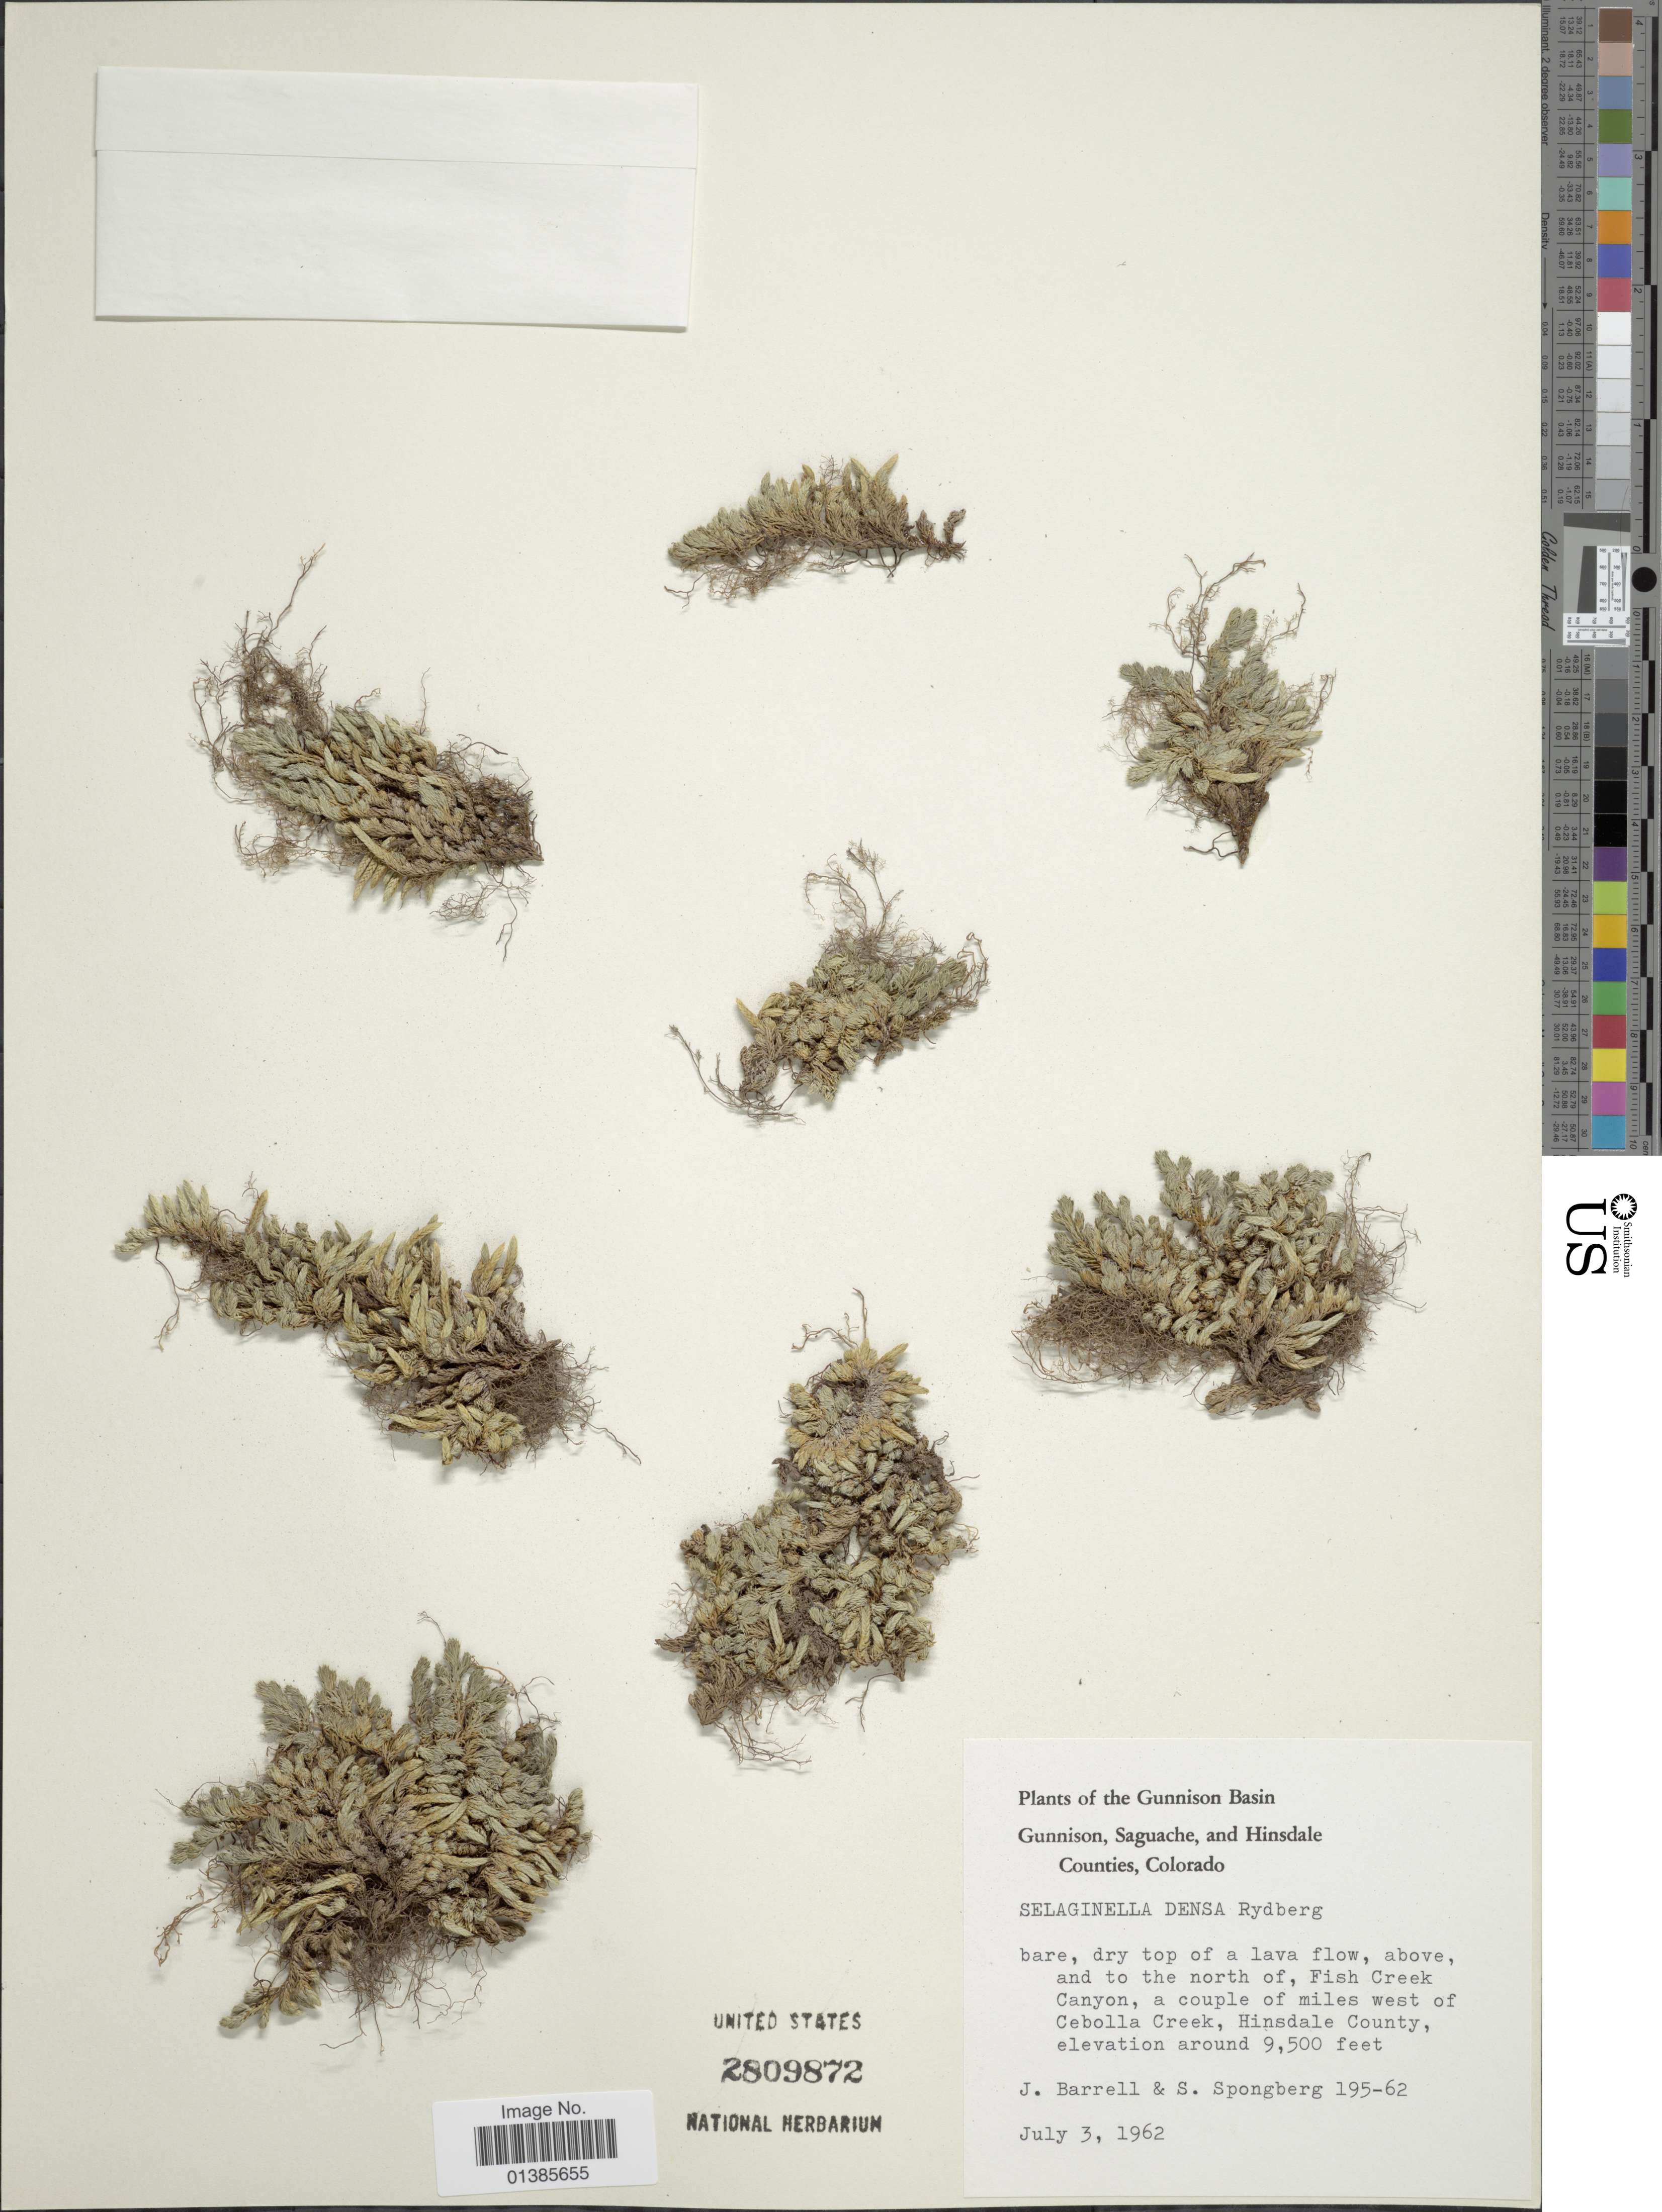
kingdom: Plantae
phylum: Tracheophyta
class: Lycopodiopsida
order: Selaginellales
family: Selaginellaceae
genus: Selaginella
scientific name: Selaginella densa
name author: Rydb.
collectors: J. Barrell & S. A.Spongberg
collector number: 195-62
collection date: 1962-07-03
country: United States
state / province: Colorado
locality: Gunnison Basin. Gunnison, Saguache, and Hinsdale Counties. Bare, dry top of a lava flow, above, and to the north of, Fish Creek Canyon, a couple of miles west of Cebolla Creek, Hinsdale County.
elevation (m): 2896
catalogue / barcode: US 2809872